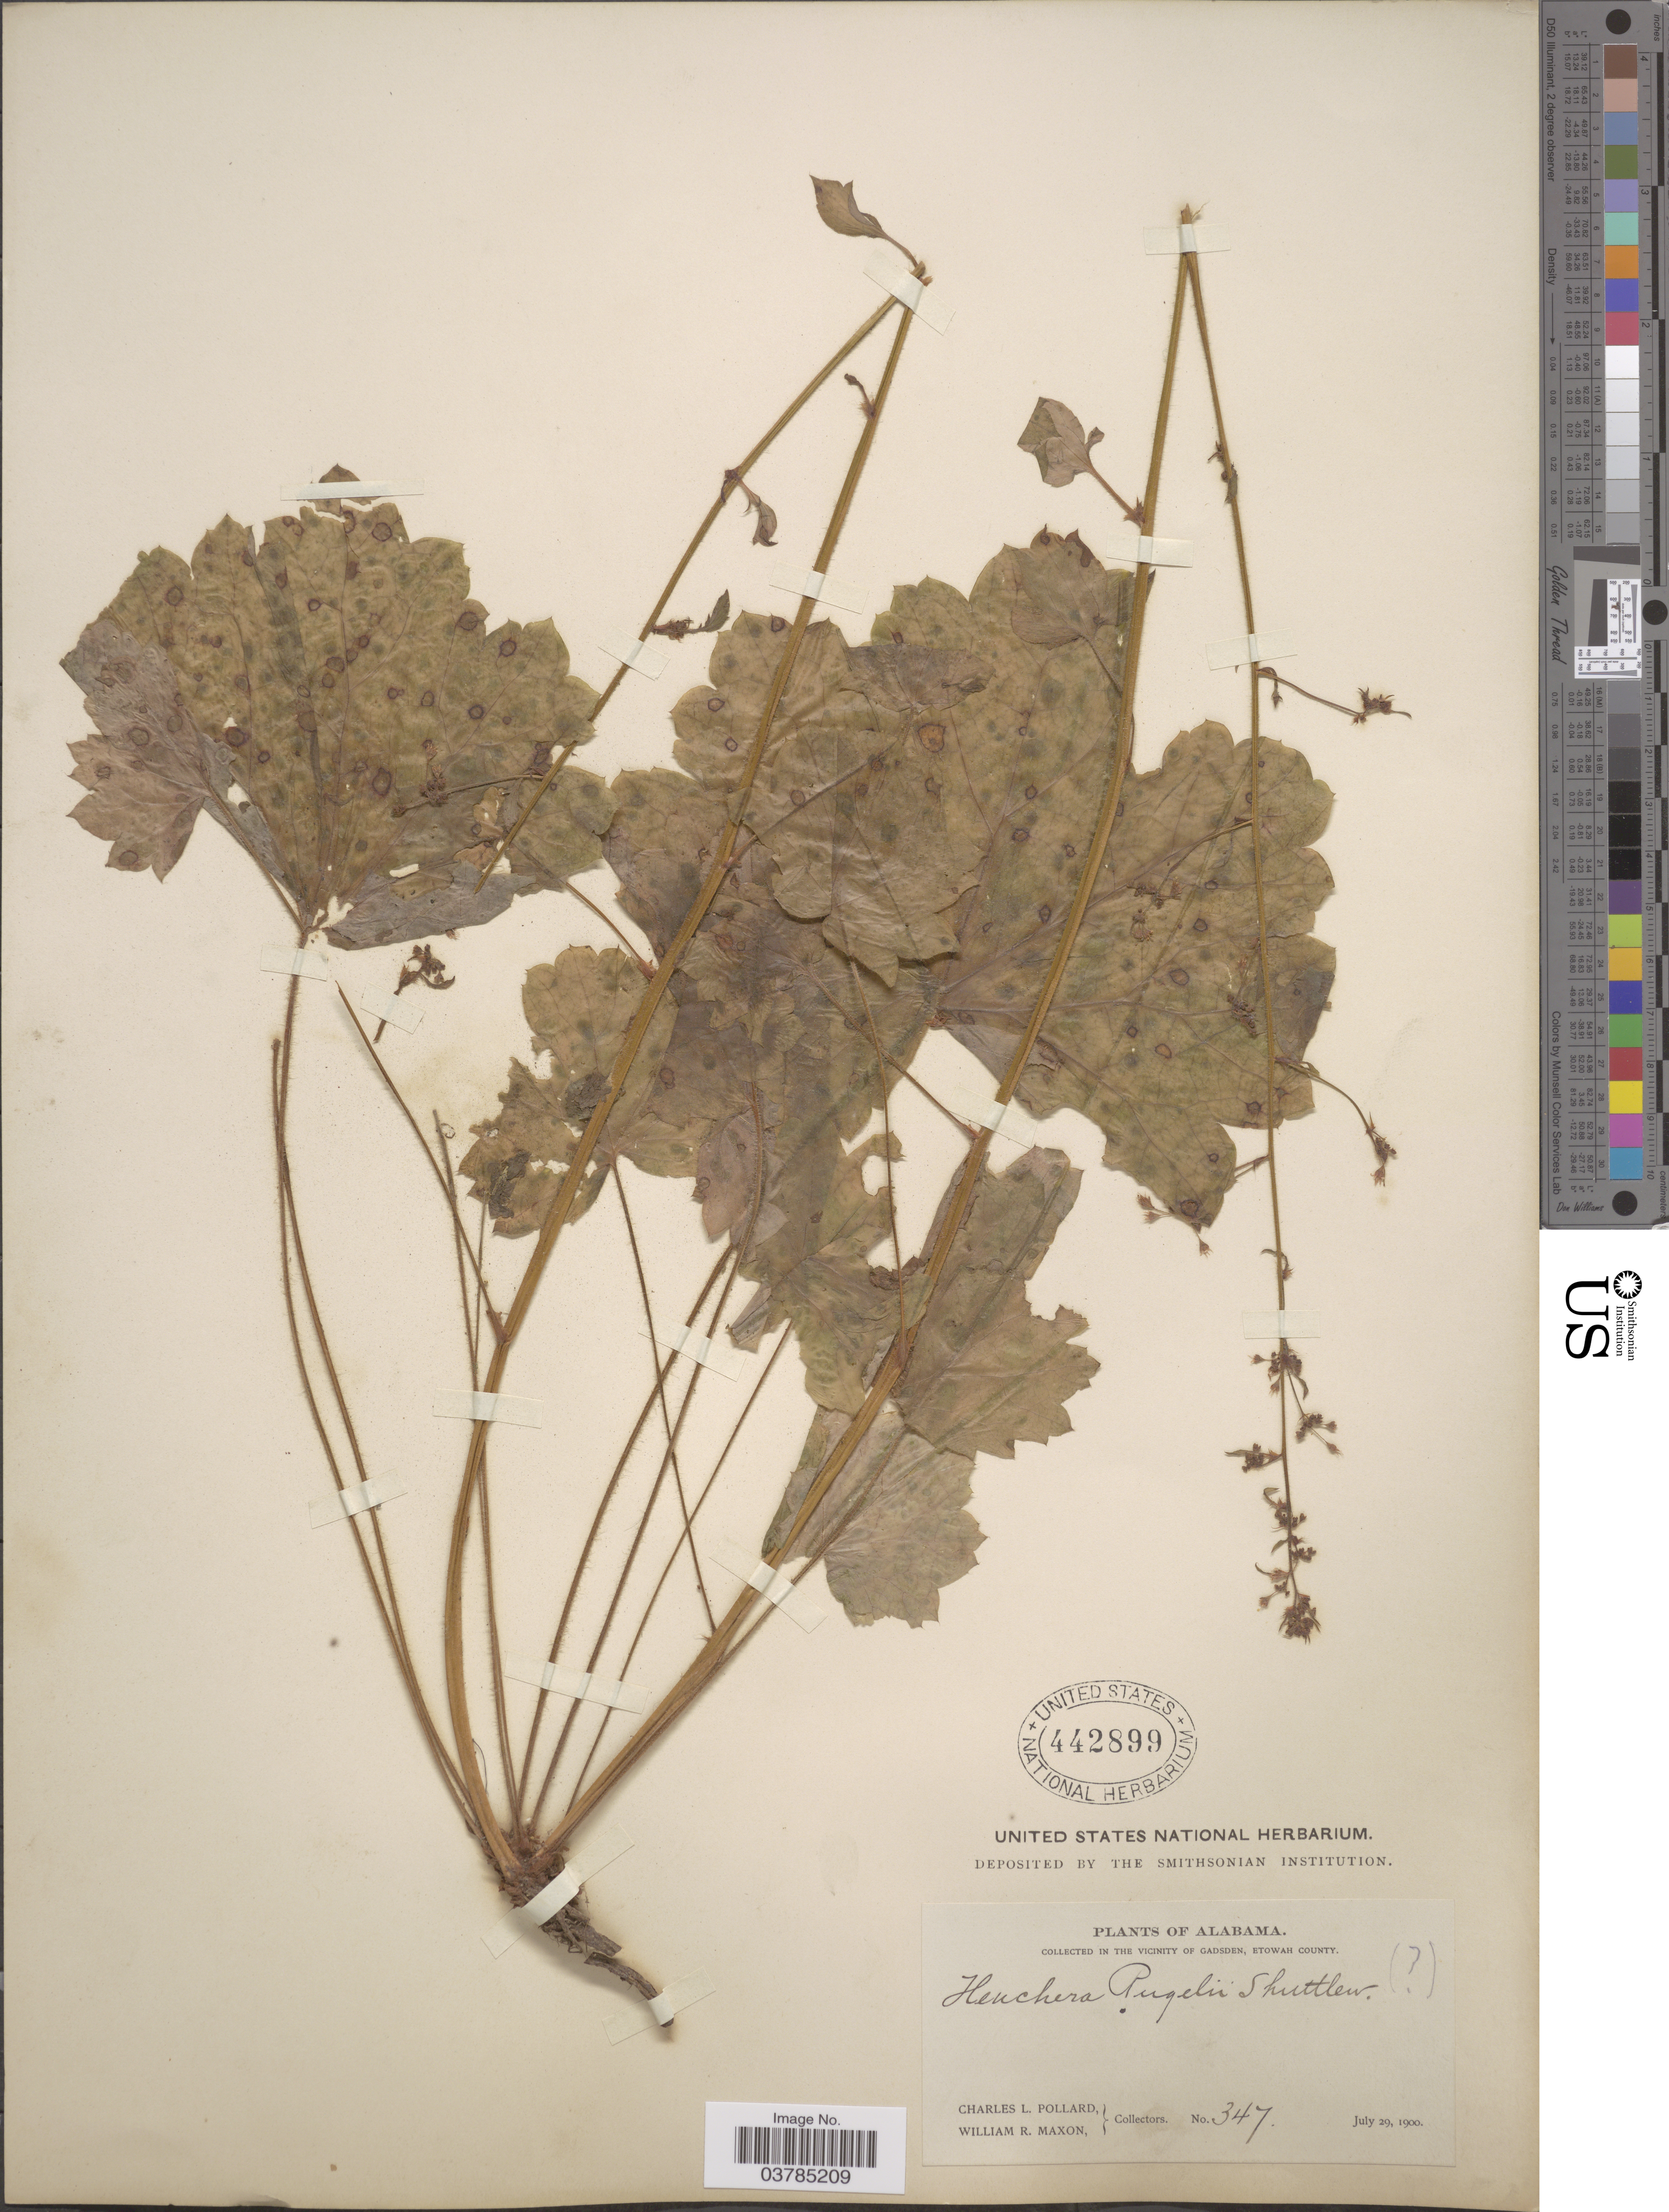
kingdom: Plantae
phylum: Tracheophyta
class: Magnoliopsida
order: Saxifragales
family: Saxifragaceae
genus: Heuchera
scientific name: Heuchera rugelii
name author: Shuttlew. ex Kunze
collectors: C. L. Pollard & W. R. Maxon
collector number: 347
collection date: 1900-07-29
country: United States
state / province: Alabama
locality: In the vicinity of Gadsden, Etowah County.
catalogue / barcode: US 442899